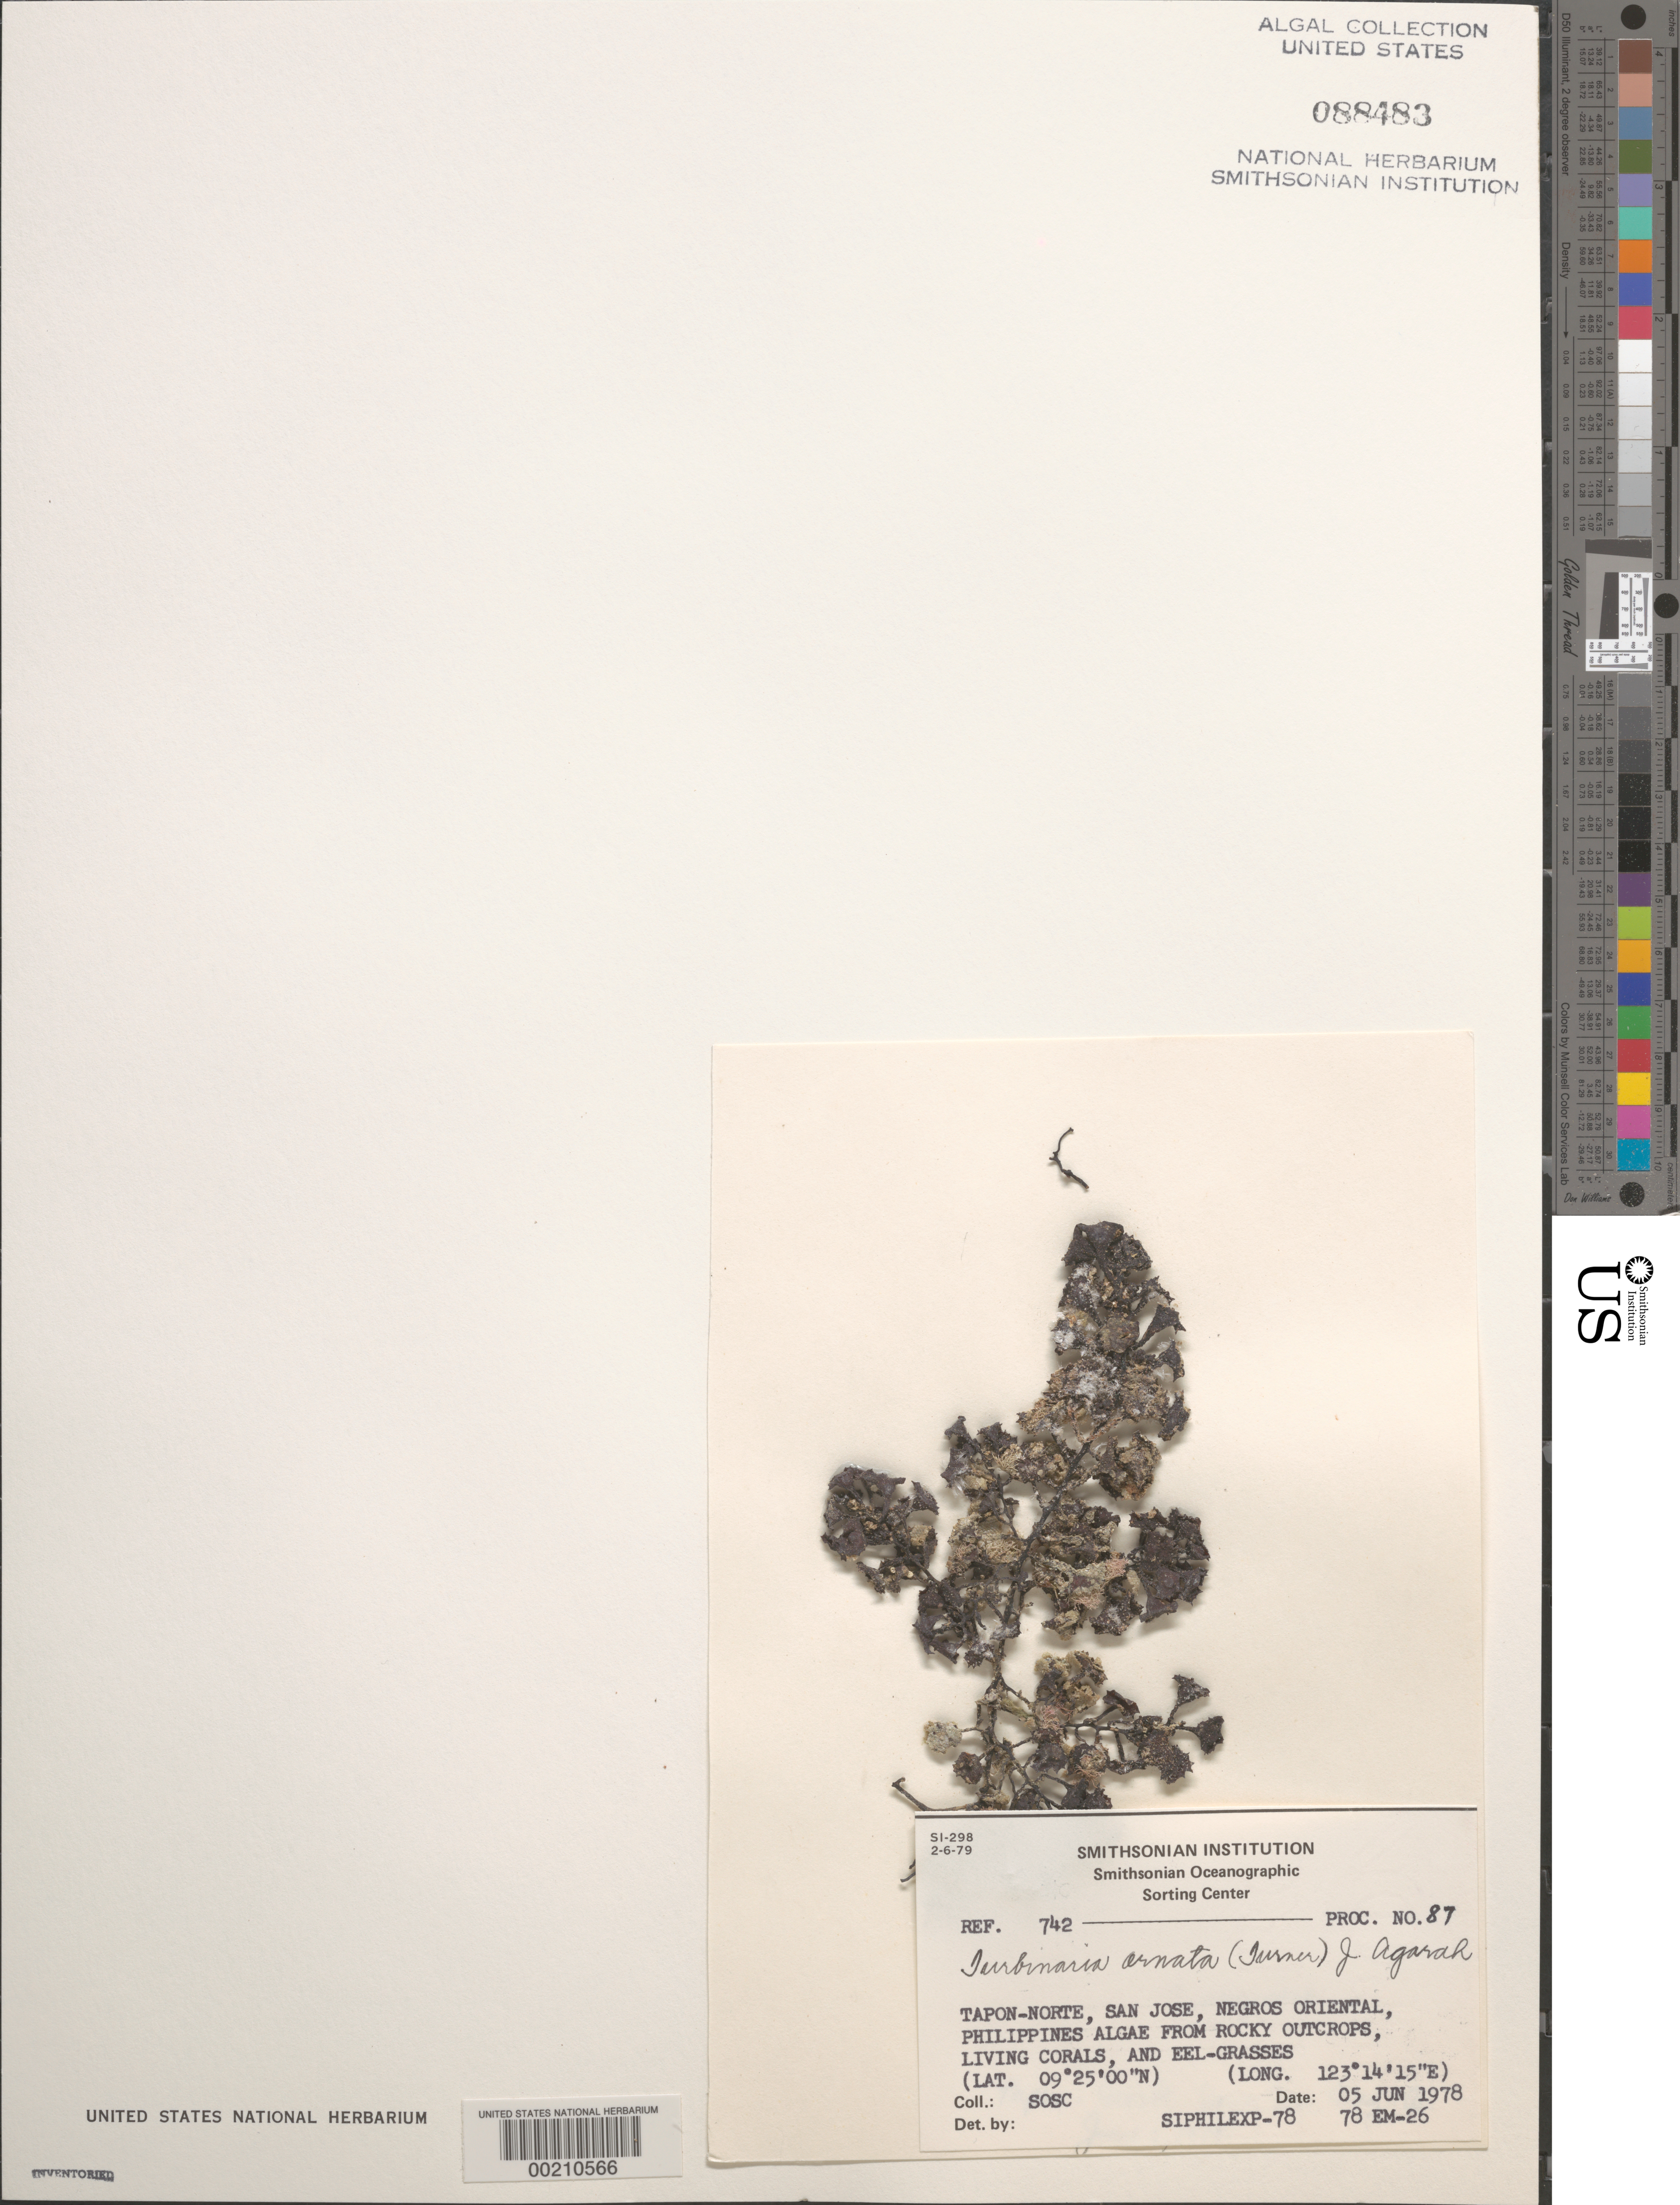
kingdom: Chromista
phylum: Ochrophyta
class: Phaeophyceae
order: Fucales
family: Sargassaceae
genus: Turbinaria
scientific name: Turbinaria ornata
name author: (Turner) J. Agardh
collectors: SOSC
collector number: Station 78 Em-26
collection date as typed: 05 Jun 1978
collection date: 1978-06-05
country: Philippines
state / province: Central Visayas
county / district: Negros Oriental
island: Negros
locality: Tapan-Norte, San Jose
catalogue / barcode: US 88483